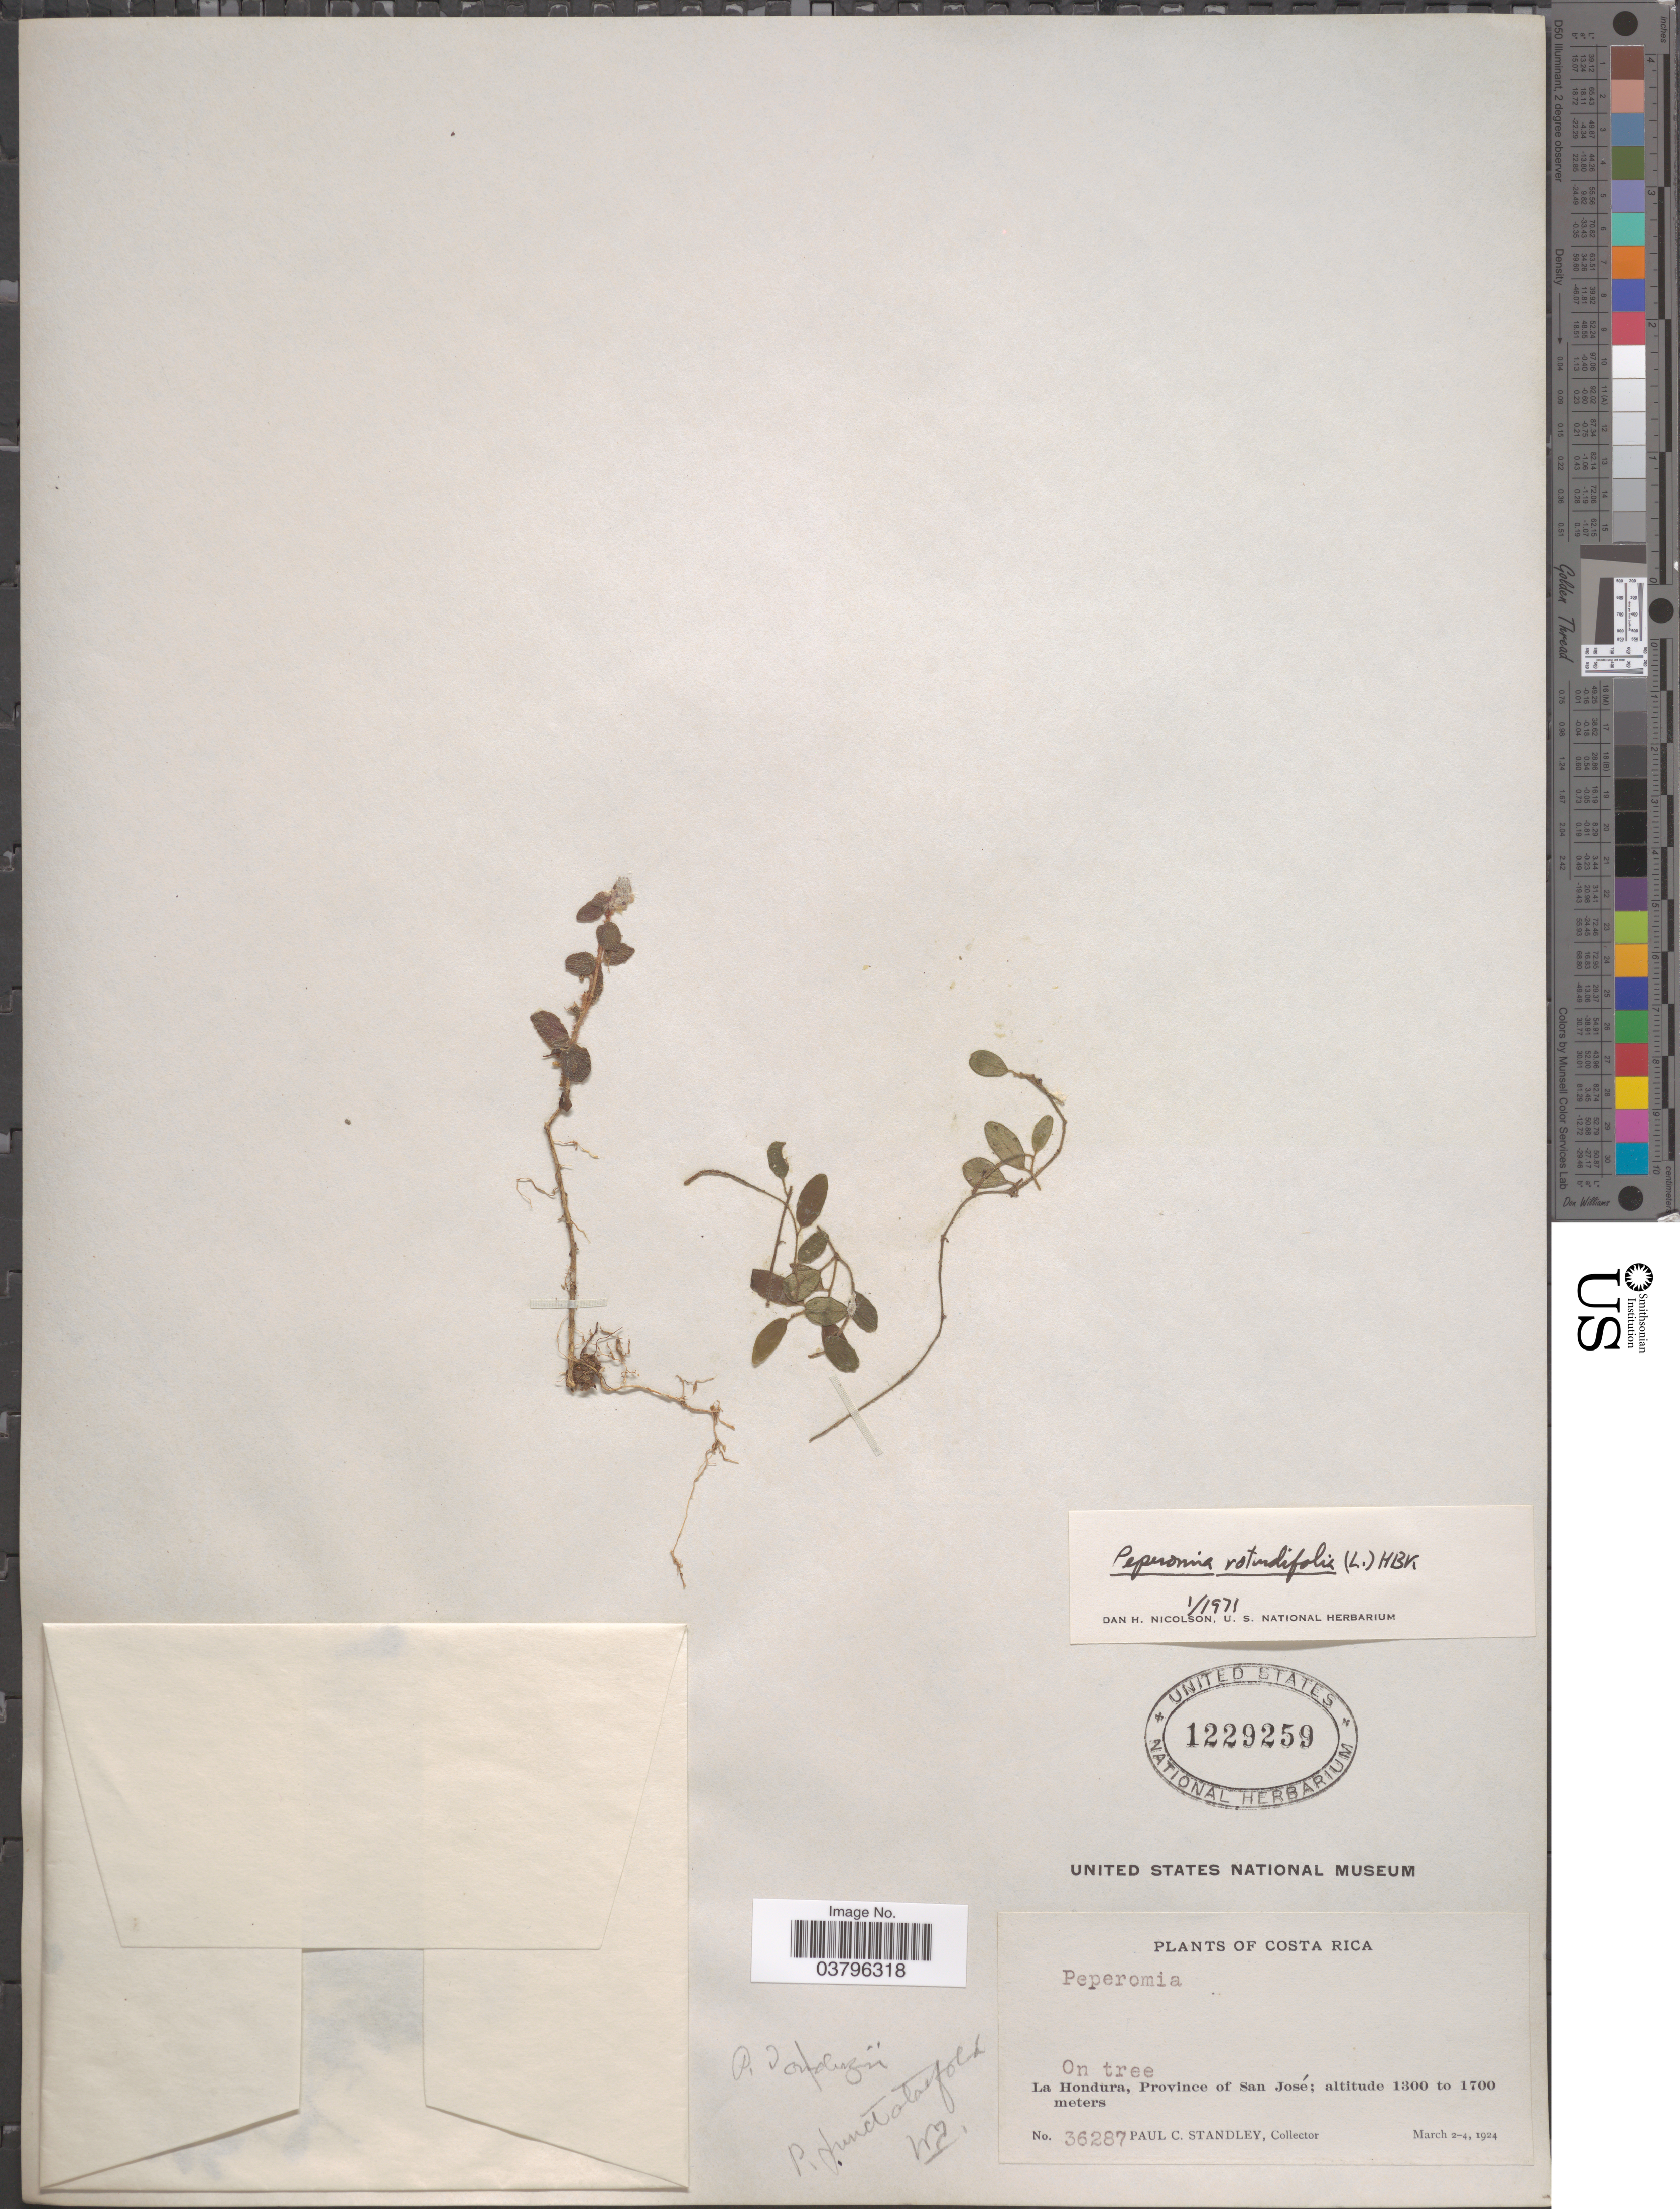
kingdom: Plantae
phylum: Tracheophyta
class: Magnoliopsida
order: Piperales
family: Piperaceae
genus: Peperomia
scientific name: Peperomia matlalucaensis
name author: C. DC.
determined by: Jiménez, José Estaban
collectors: P. C. Standley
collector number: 36287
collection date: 1924-03-02/1924-03-04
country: Costa Rica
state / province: San José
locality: La Hondura.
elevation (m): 1300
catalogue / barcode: US 1229259